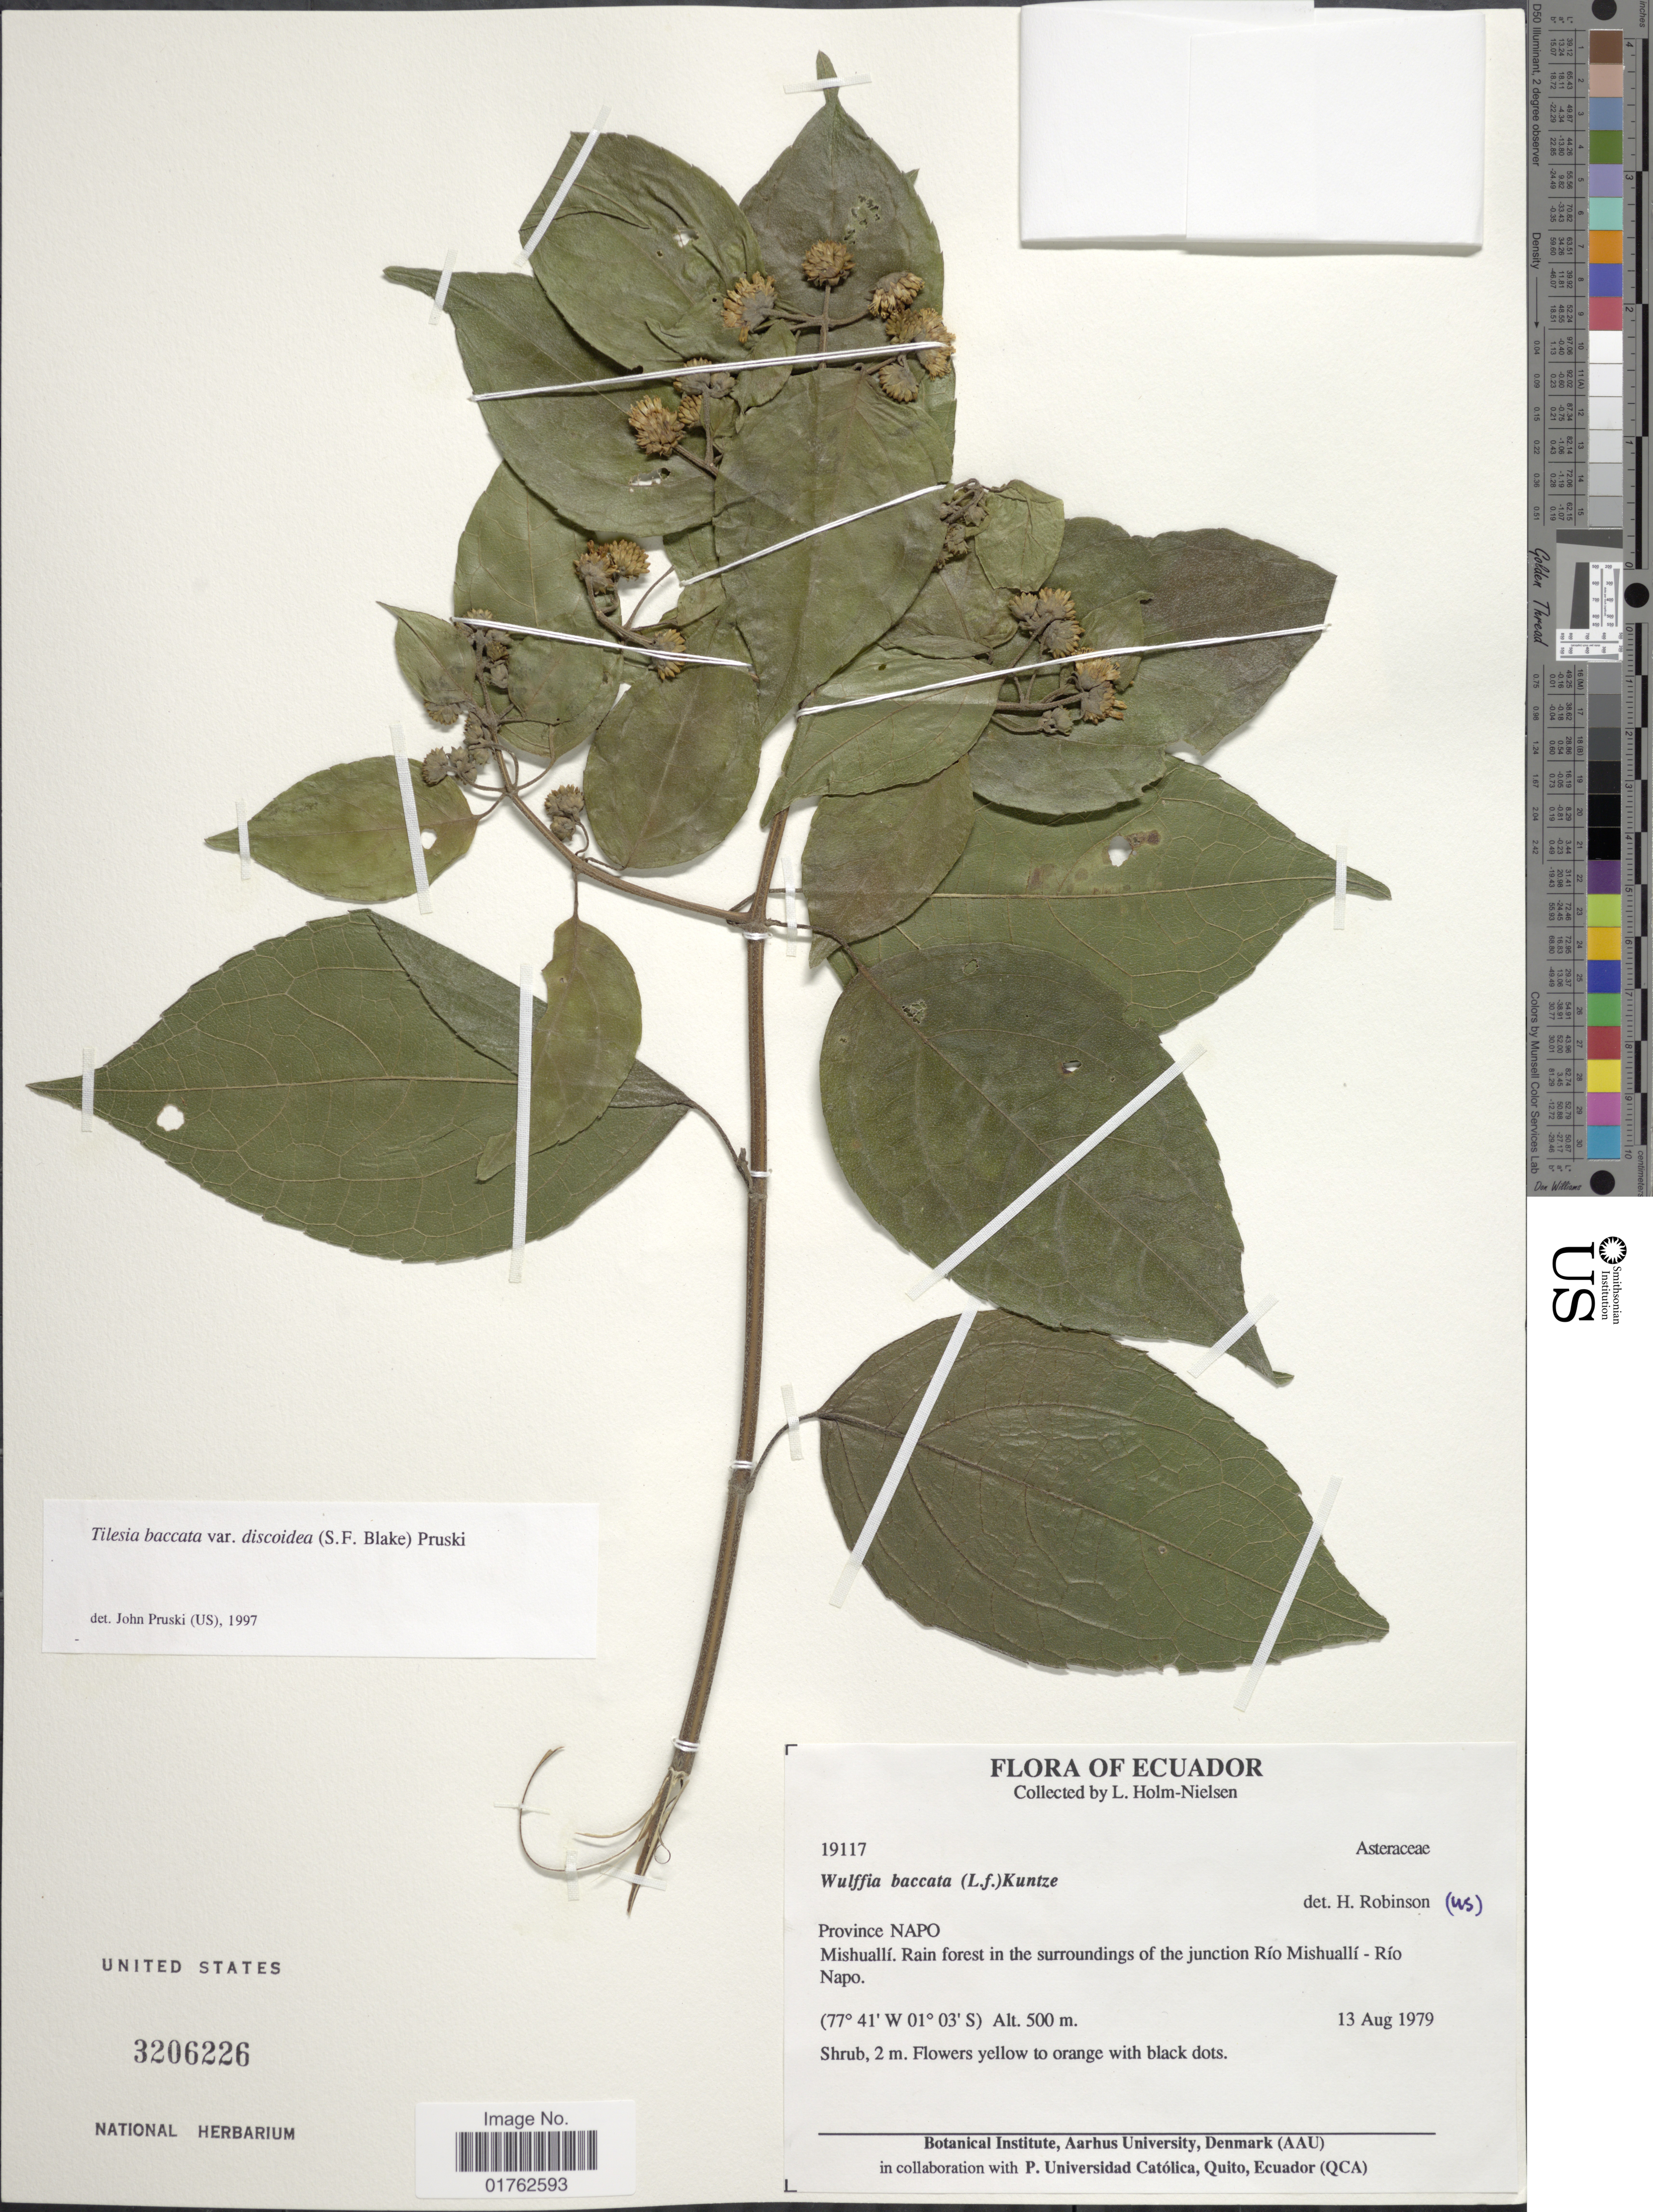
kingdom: Plantae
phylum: Tracheophyta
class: Magnoliopsida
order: Asterales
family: Asteraceae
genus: Wulffia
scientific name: Wulffia baccata var. discoidea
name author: S.F. Blake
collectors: L. B. Holm-Nielsen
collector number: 19117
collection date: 1979-08-13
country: Ecuador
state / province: Napo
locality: Mishualli, Rain forest in the surroundings of the junction Rio Mishualli-Rio Napo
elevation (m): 500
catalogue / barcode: US 3206226